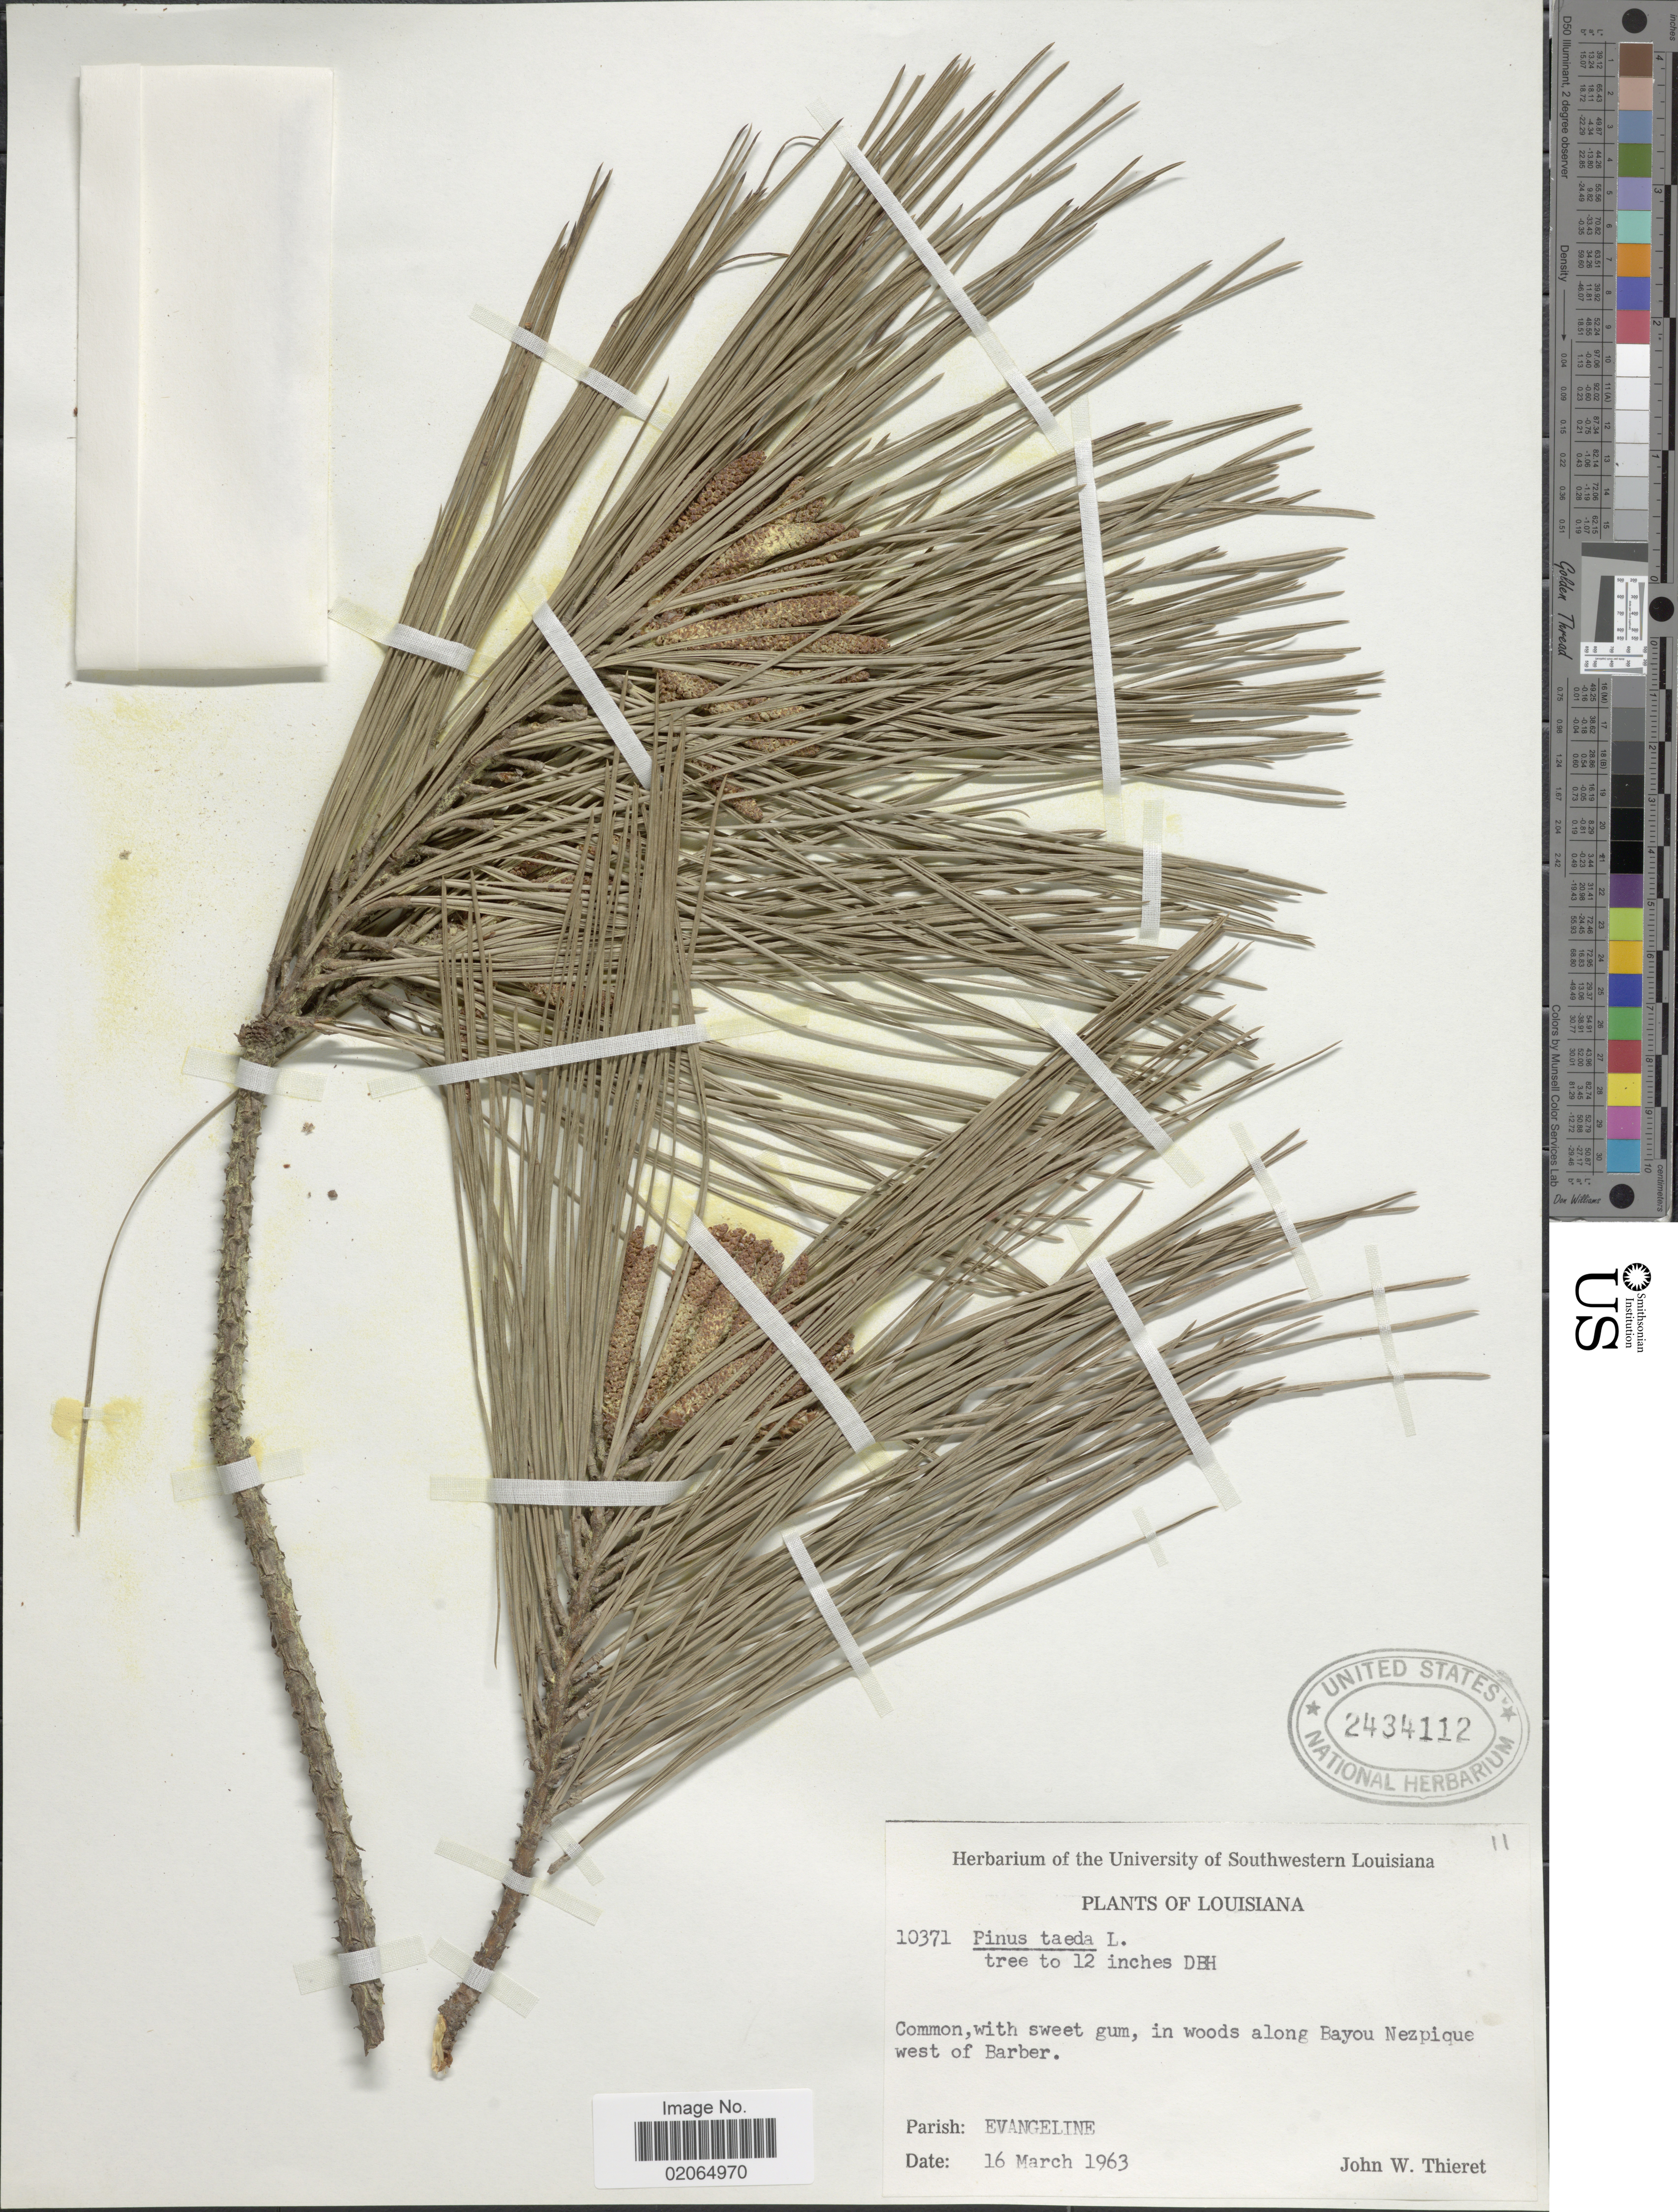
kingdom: Plantae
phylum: Tracheophyta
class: Pinopsida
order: Pinales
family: Pinaceae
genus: Pinus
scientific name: Pinus taeda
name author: L.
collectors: J. W. Thieret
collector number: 10371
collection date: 1963-03-16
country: United States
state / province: Louisiana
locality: In woods along Bayou Nezpique west of Barber, Evangeline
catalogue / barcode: US 2434112